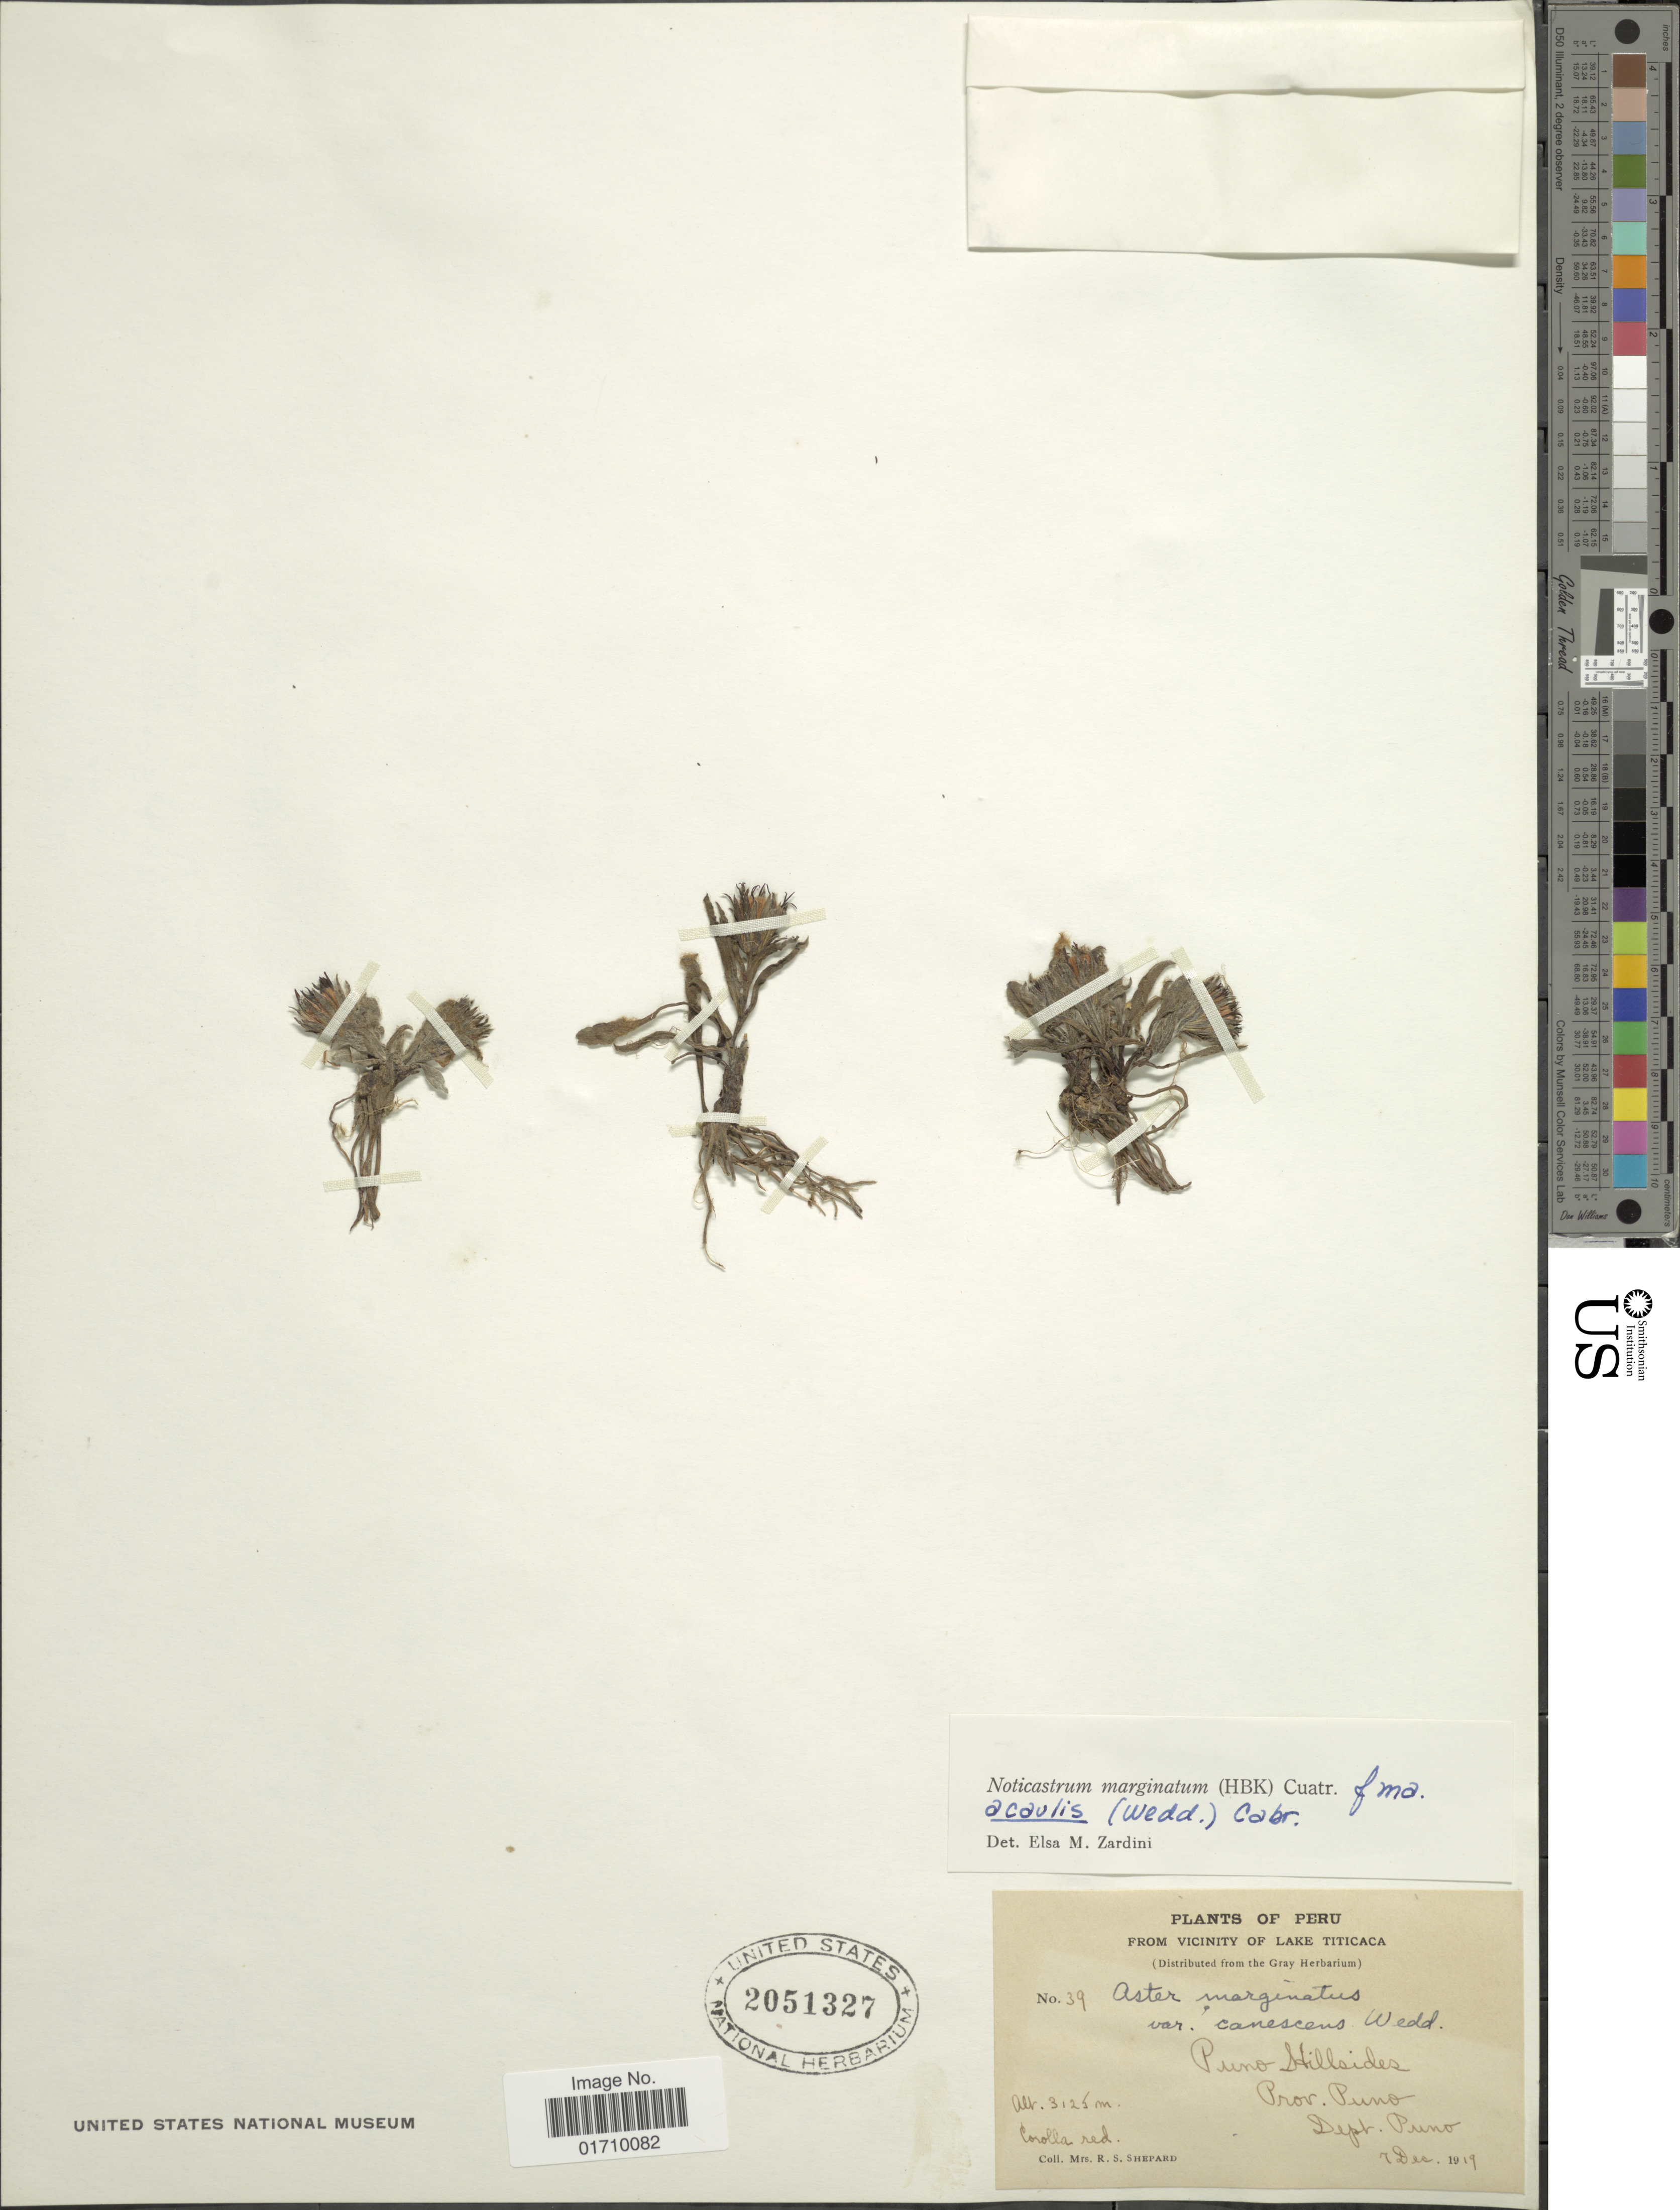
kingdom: Plantae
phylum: Tracheophyta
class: Magnoliopsida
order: Asterales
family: Asteraceae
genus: Noticastrum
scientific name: Noticastrum marginatum f. acaulis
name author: (Wedd.) Cuatrec.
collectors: R. Shepard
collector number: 39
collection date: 1919-12-07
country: Peru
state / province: Puno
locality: Vicinity of Lake Titicaca, Puno Hillsides, Prov. Puno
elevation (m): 3125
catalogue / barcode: US 2051327